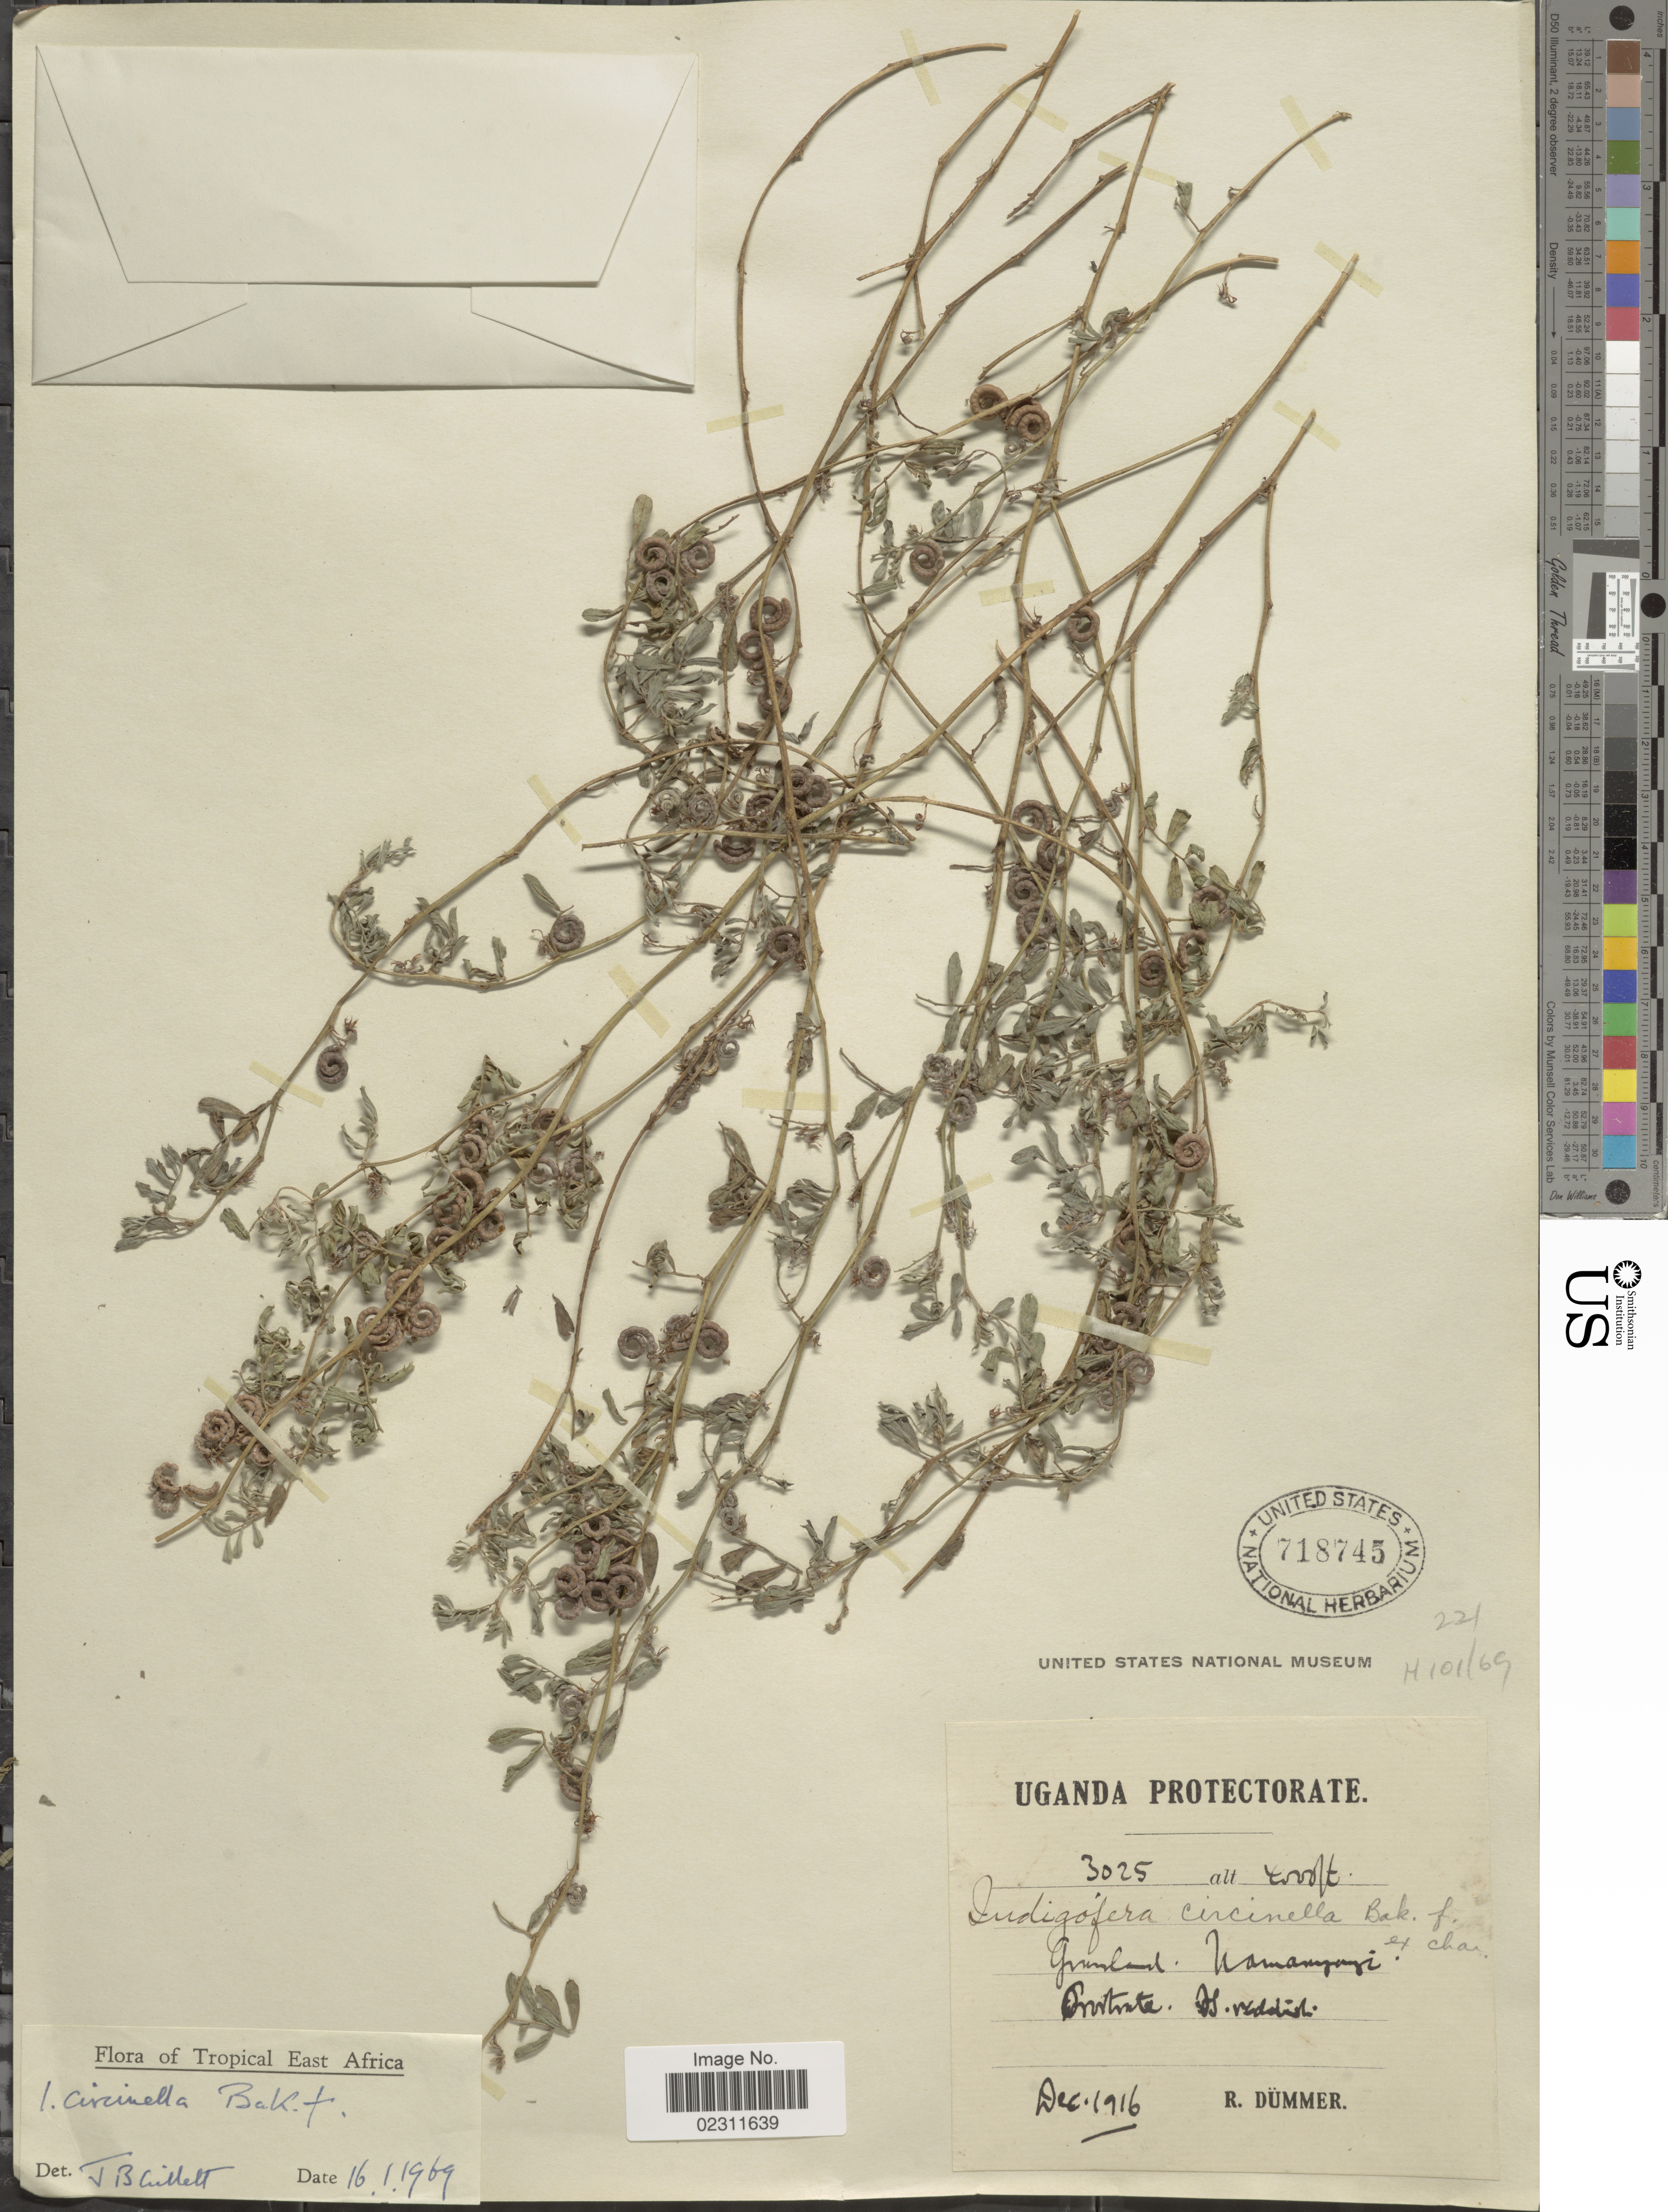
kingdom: Plantae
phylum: Tracheophyta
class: Magnoliopsida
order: Fabales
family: Fabaceae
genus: Indigofera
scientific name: Indigofera circinella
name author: Baker f.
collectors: R. A. Dümmer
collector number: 3025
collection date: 1916-12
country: Uganda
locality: Uganda Protectorate, Namanyonyi, Tropical East Africa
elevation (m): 1219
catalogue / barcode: US 718745